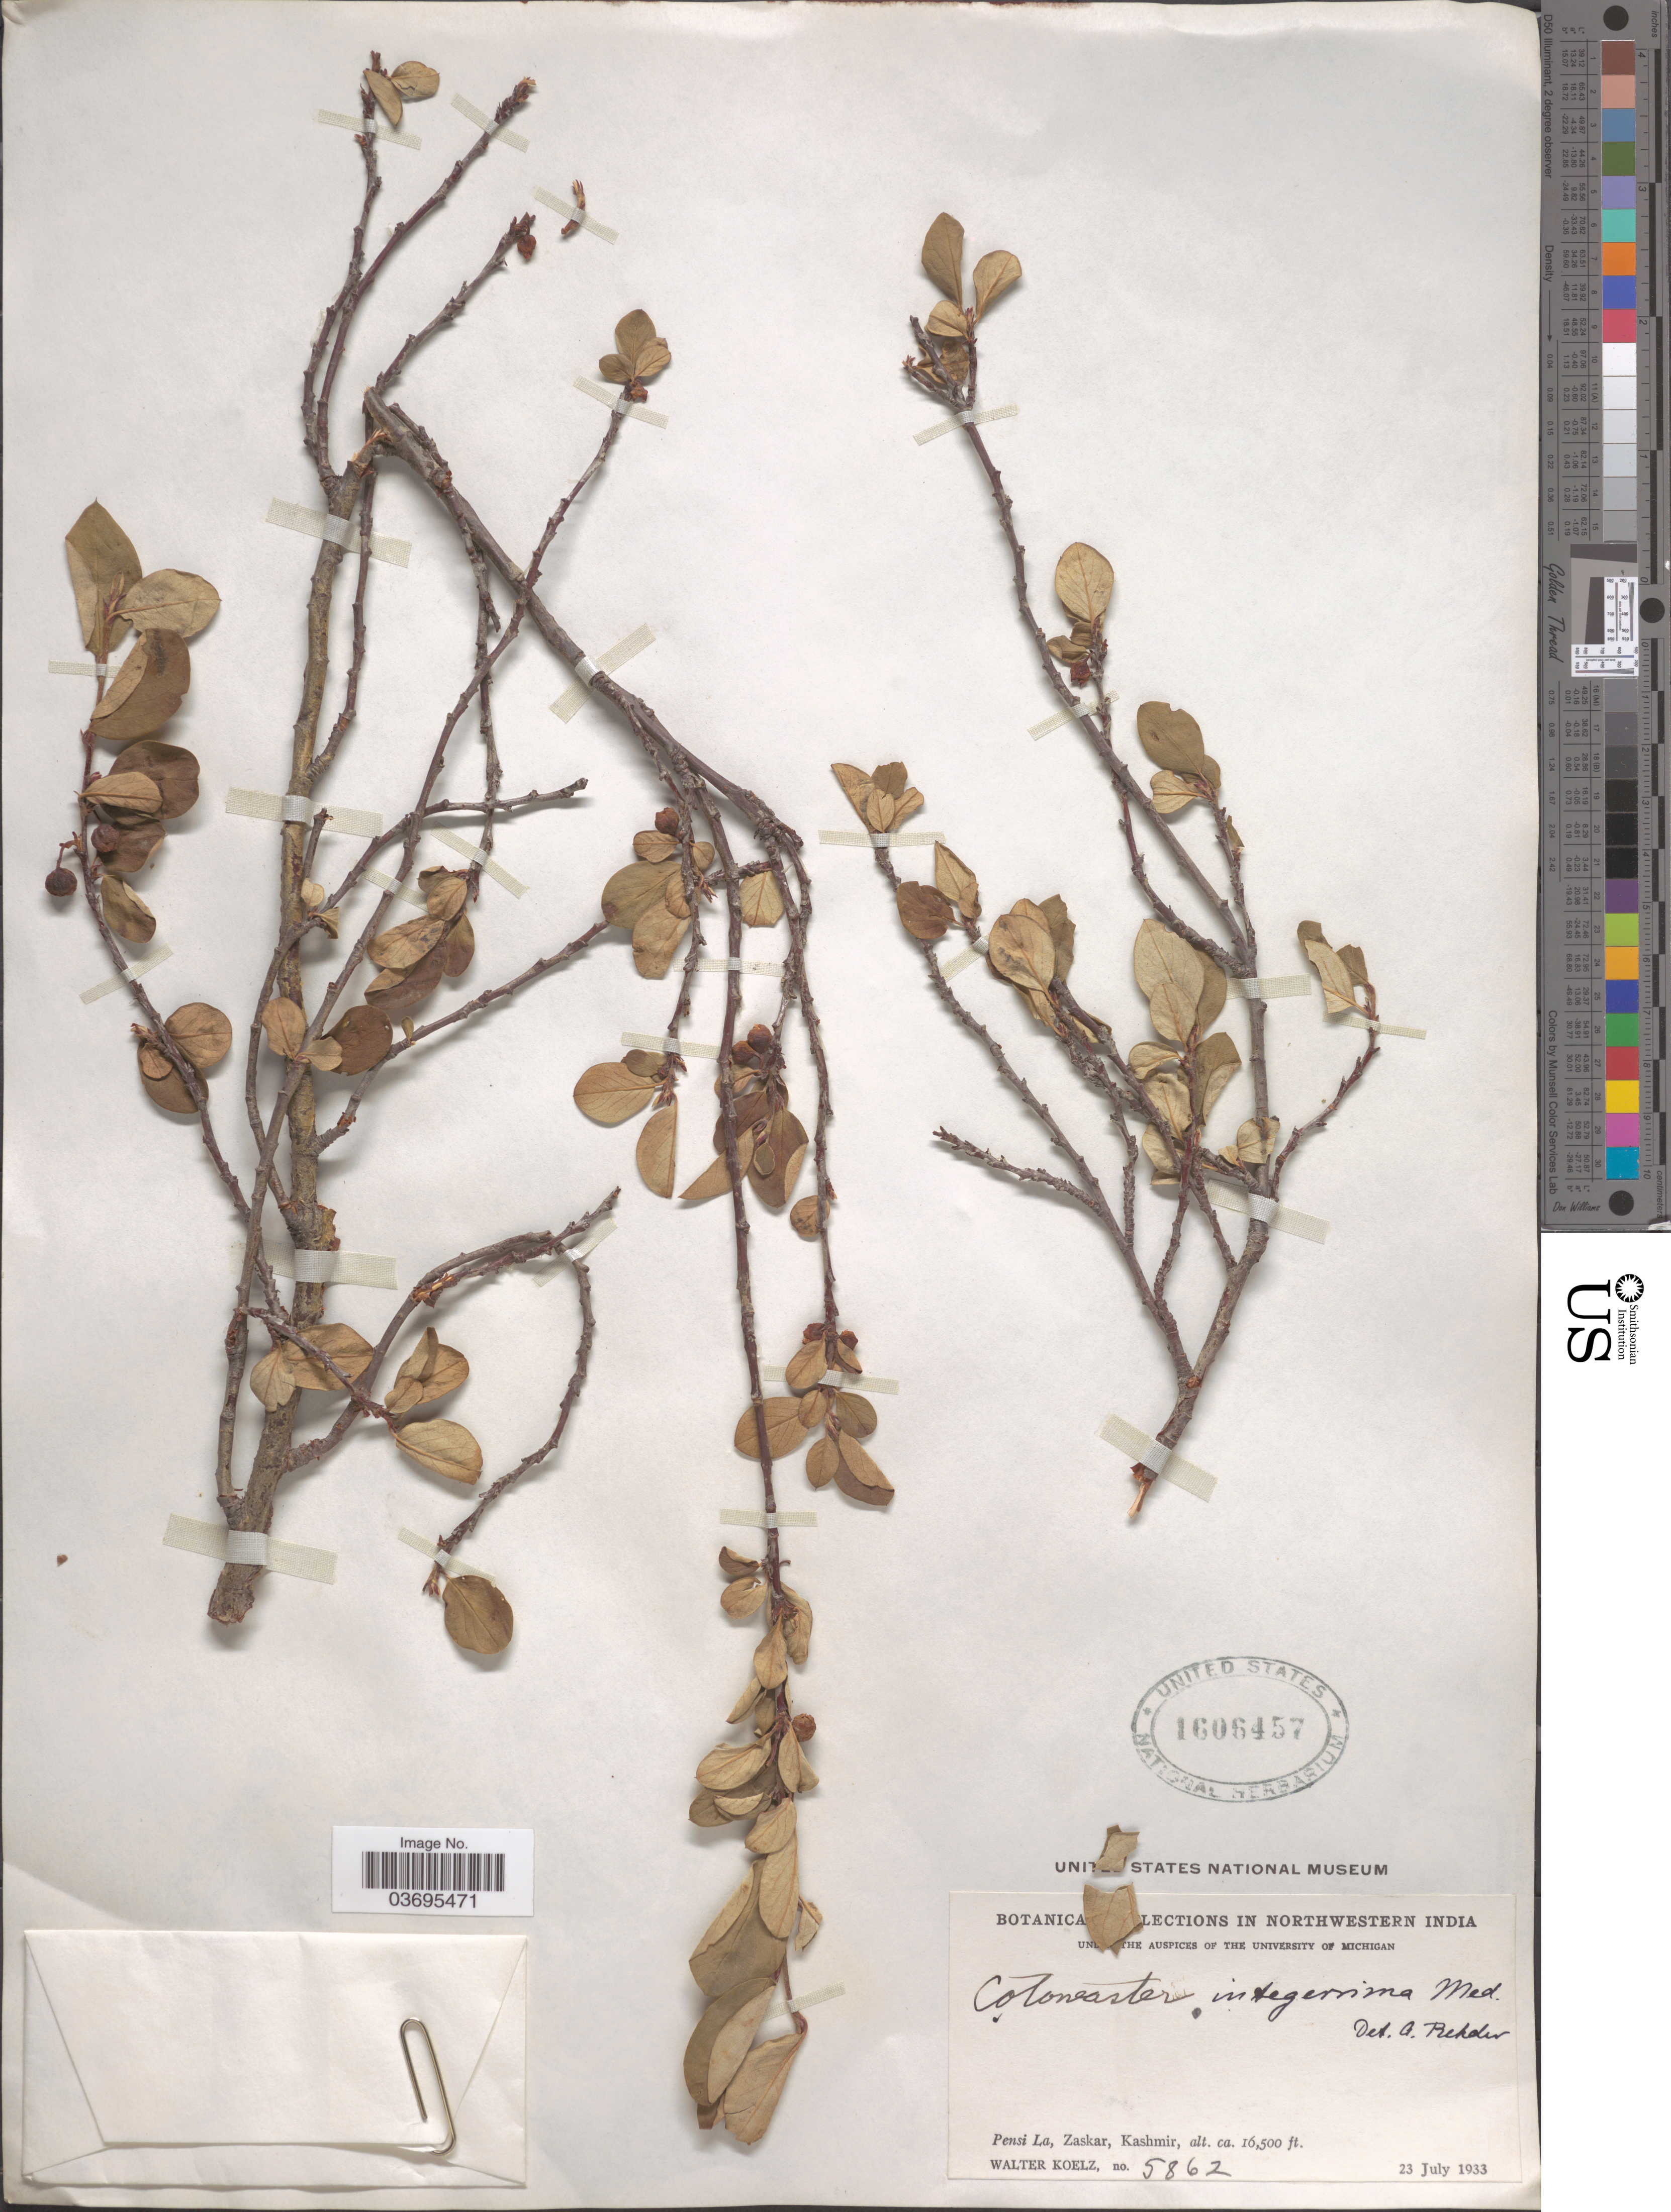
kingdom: Plantae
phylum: Tracheophyta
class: Magnoliopsida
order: Rosales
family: Rosaceae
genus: Cotoneaster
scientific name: Cotoneaster integerrimus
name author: Medik.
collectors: W. N. Koelz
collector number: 5862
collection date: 1933-07-23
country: India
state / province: Jammu and Kashmir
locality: Northwestern India. Pensi La, Zaskar, Kashmir.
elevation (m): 5029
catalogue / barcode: US 1606457